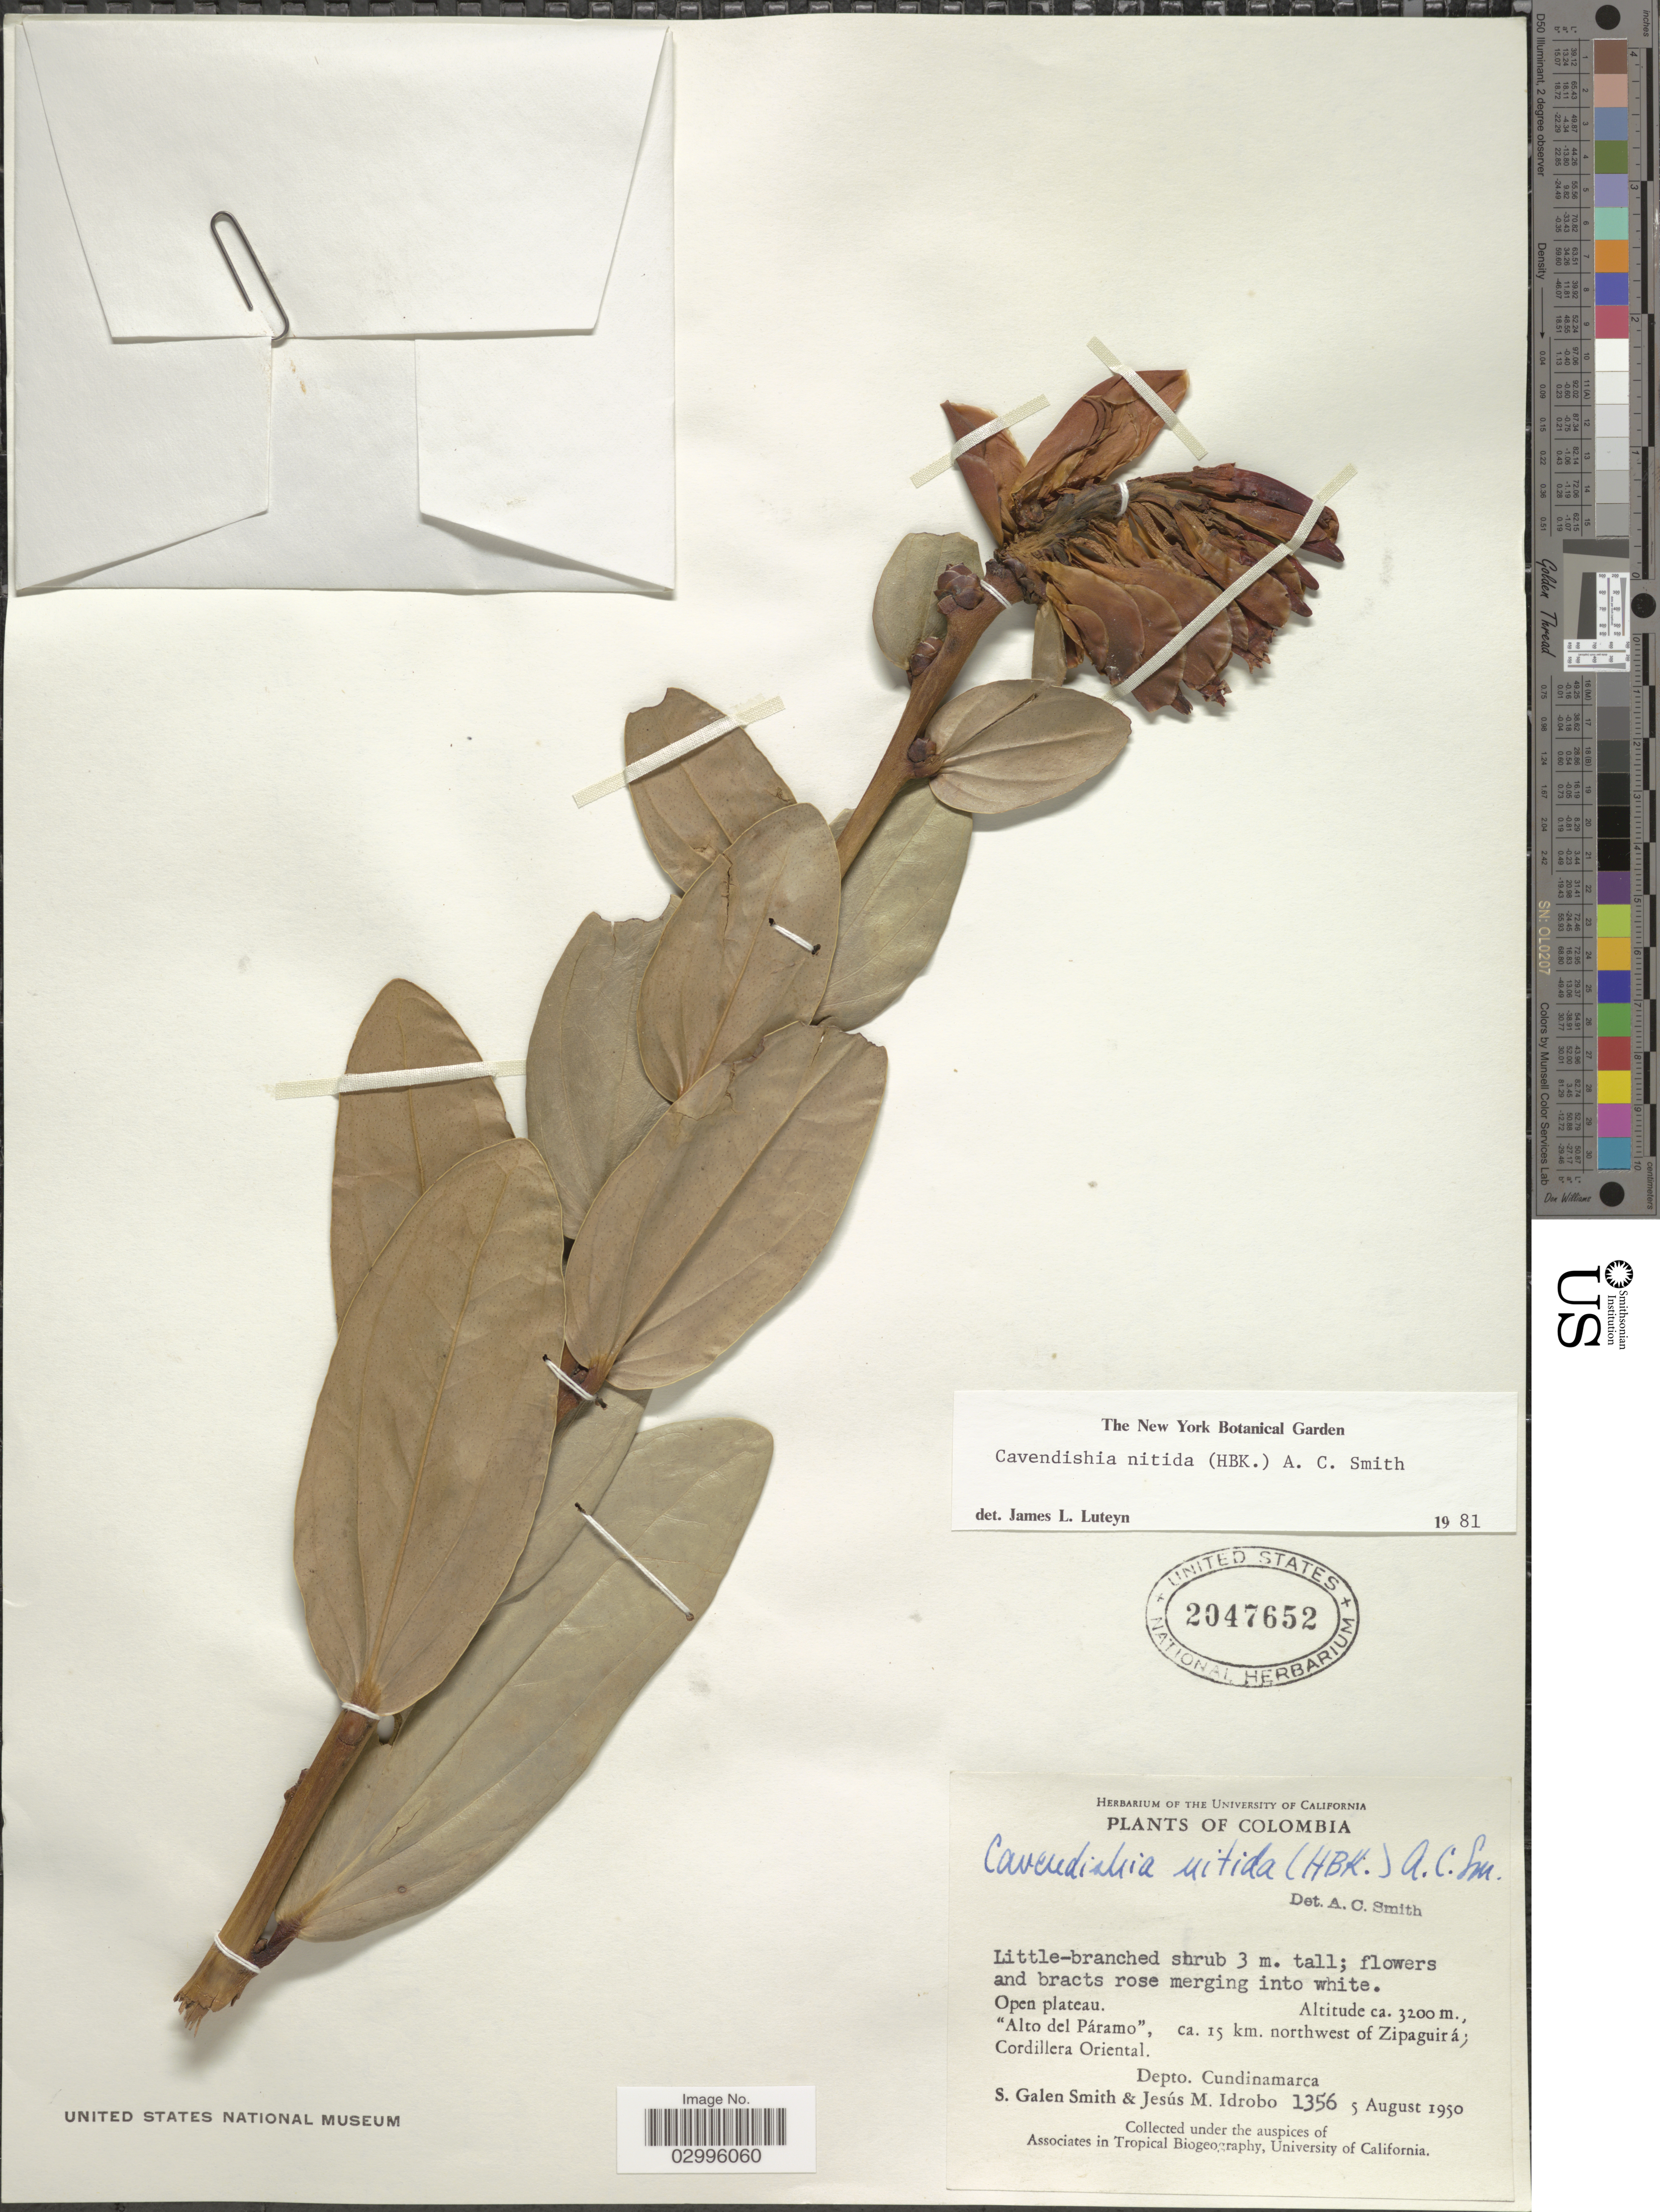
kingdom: Plantae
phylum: Tracheophyta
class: Magnoliopsida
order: Ericales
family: Ericaceae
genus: Cavendishia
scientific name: Cavendishia nitida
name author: (Kunth) A.C. Sm.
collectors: S. G. Smith & J. M. Idrobo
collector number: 1356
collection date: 1950-08-05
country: Colombia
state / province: Cundinamarca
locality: Open plateau. "Alto del Páramo", ca. 15 km. northwest of Zipaguirá; Cordillera Oriental. Depto. Cundinamarca.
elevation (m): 3200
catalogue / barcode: US 2047652